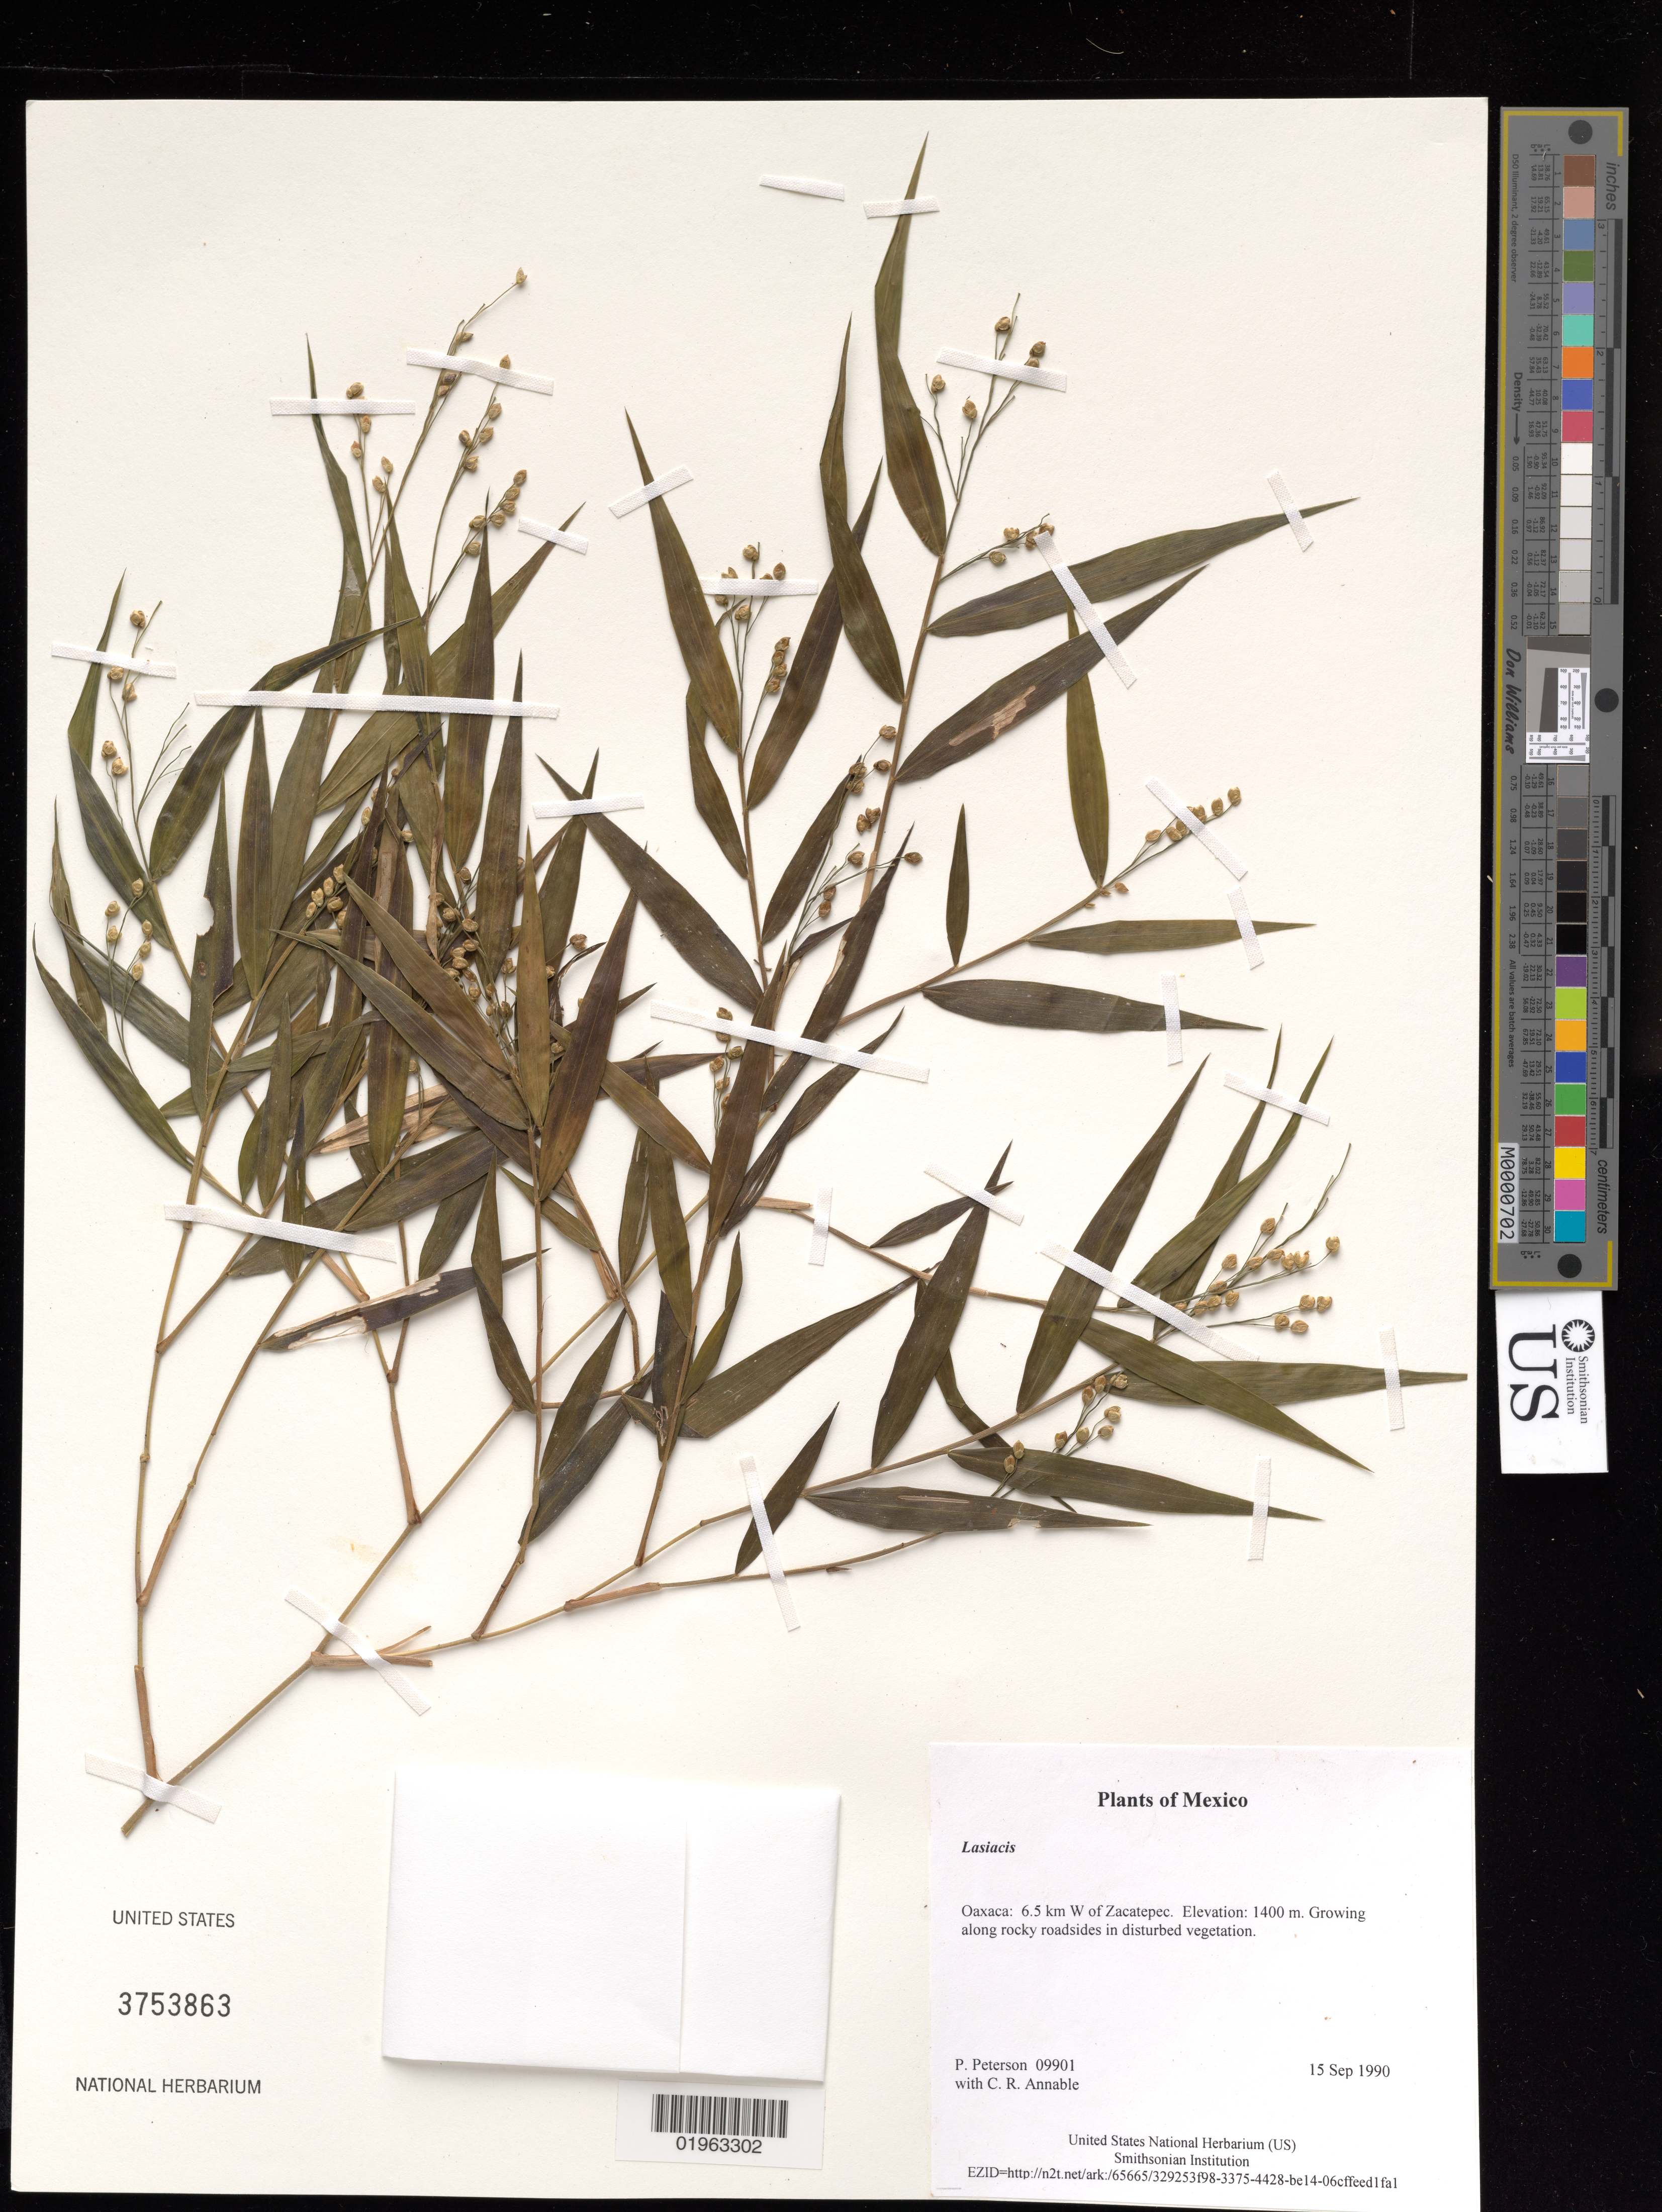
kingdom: Plantae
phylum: Tracheophyta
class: Liliopsida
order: Poales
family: Poaceae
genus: Lasiacis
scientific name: Lasiacis sp.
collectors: P. M. Peterson & C. R. Annable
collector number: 09901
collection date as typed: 15 Sep 1990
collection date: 1990-09-15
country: Mexico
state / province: Oaxaca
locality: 6.5 km W of Zacatepec.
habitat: Growing along rocky roadsides in disturbed vegetation.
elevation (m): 1400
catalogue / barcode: US 3753863